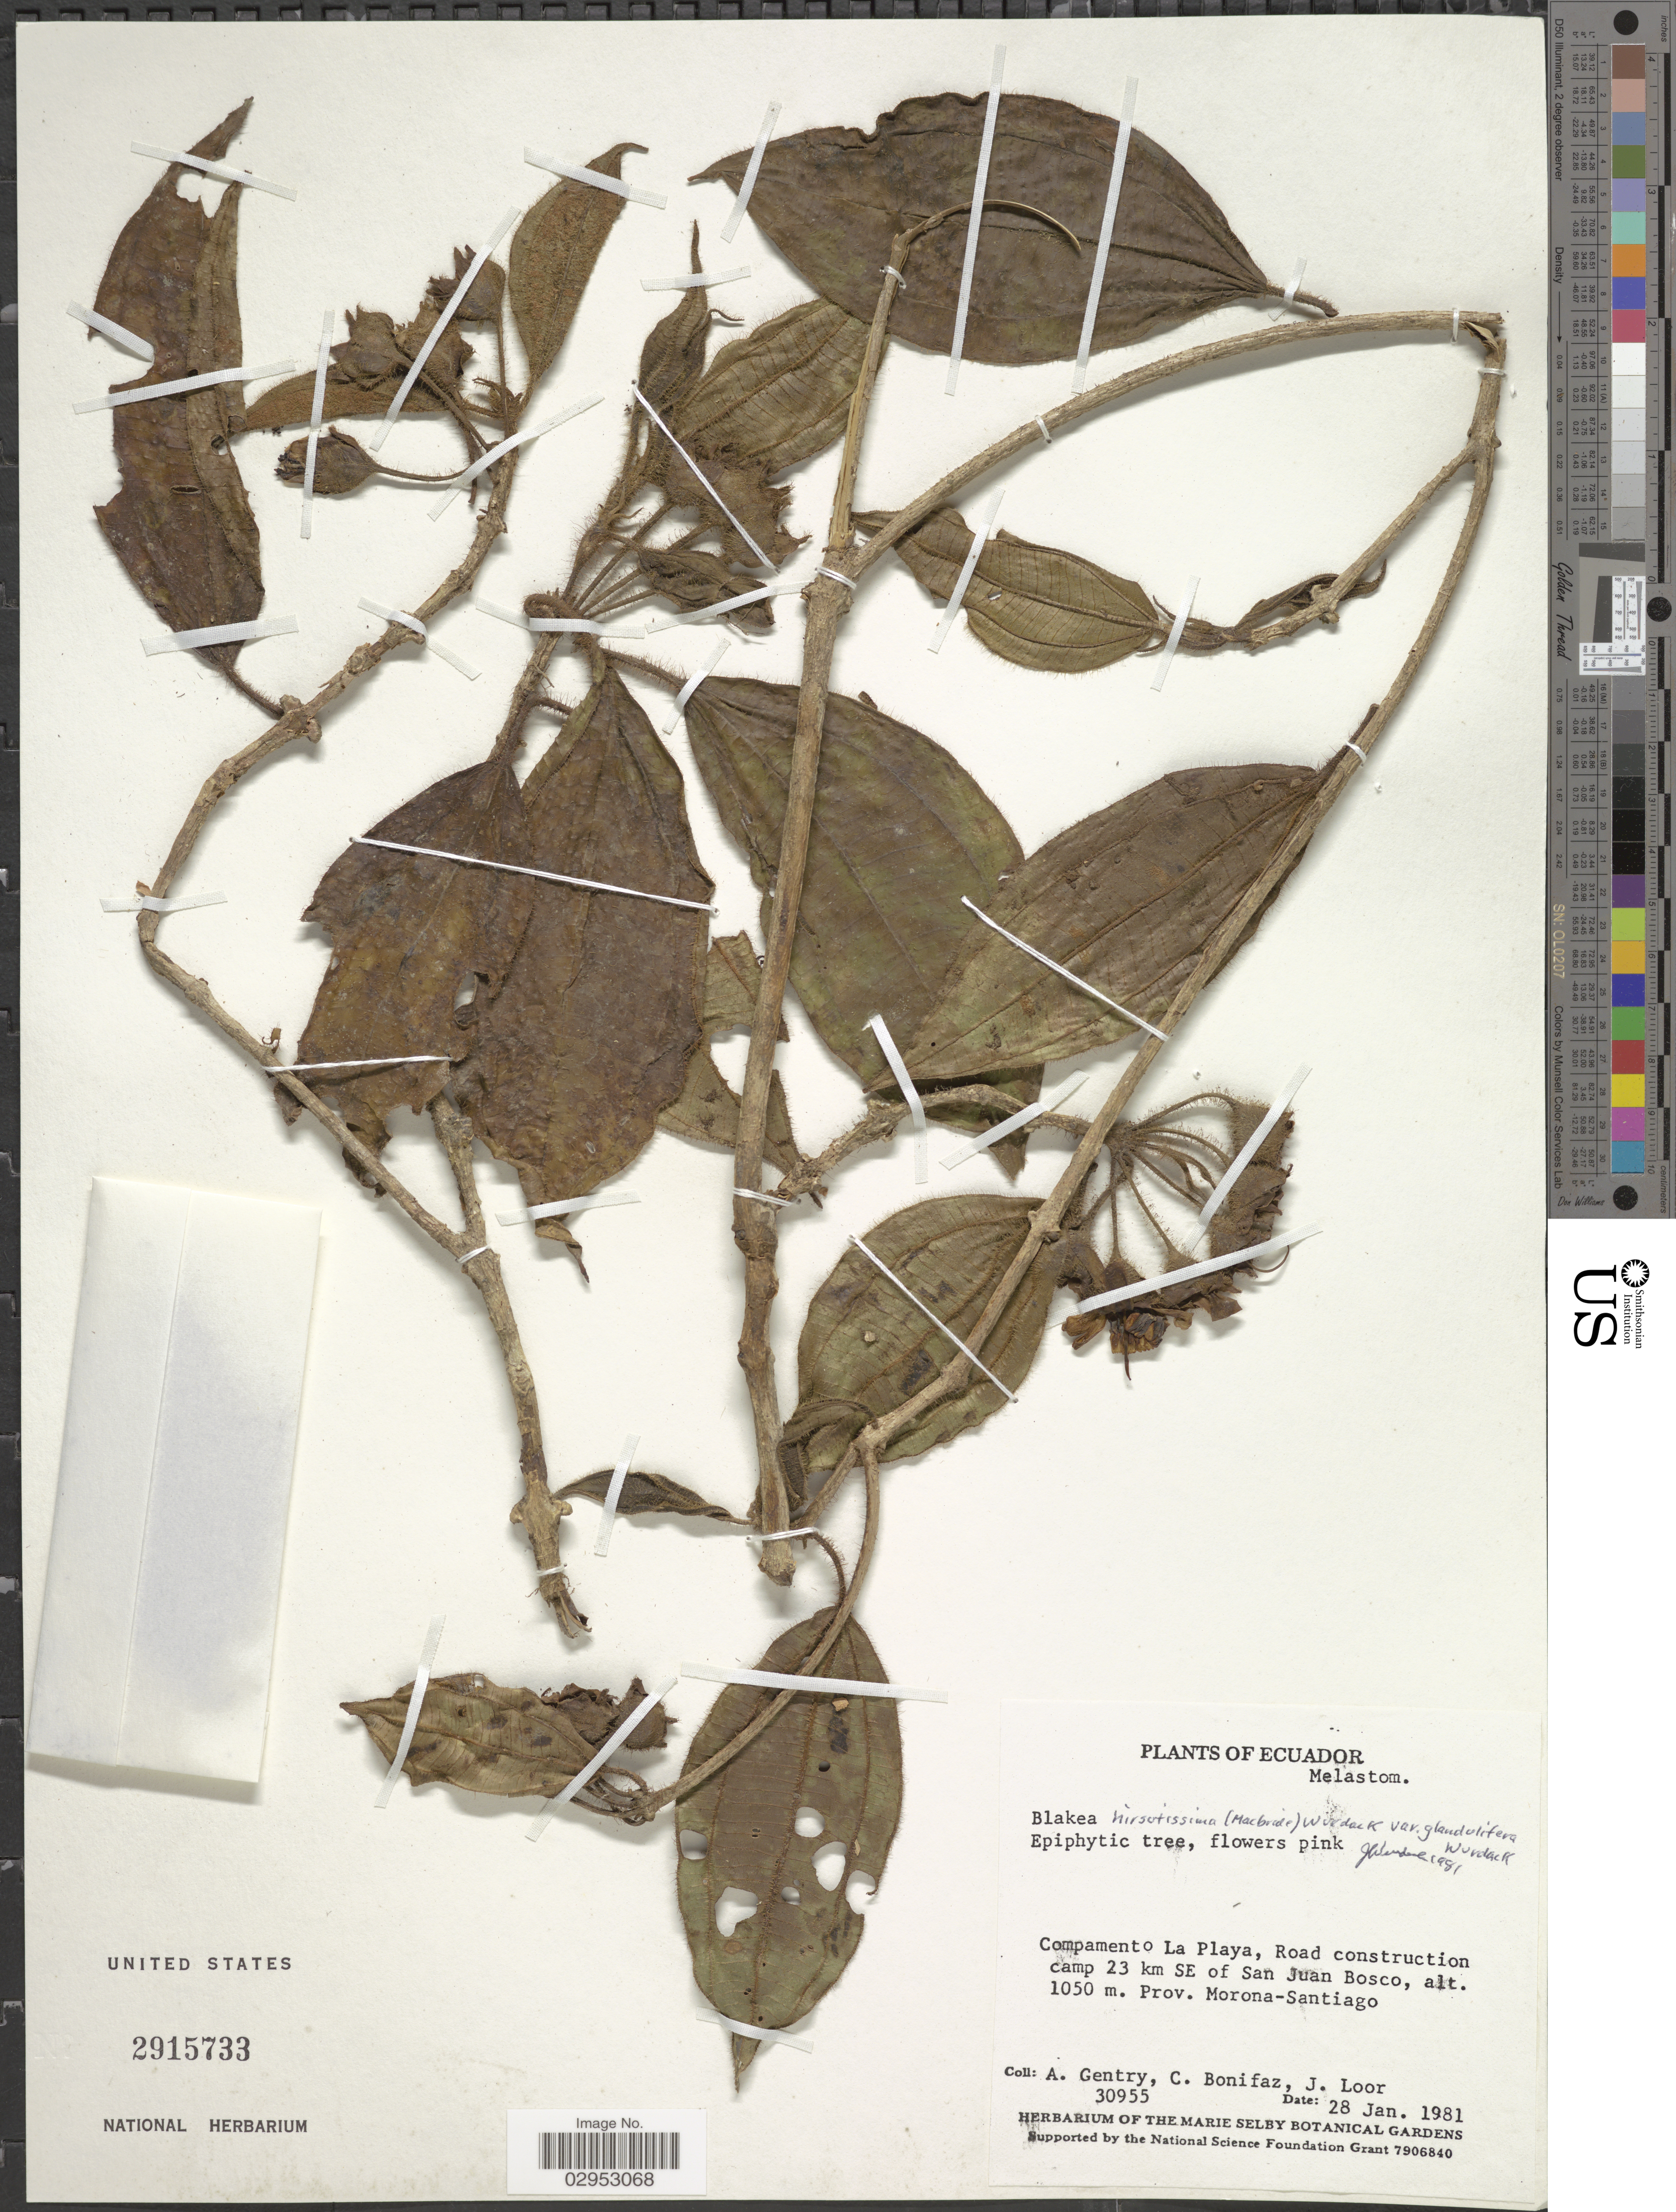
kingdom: Plantae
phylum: Tracheophyta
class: Magnoliopsida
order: Myrtales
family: Melastomataceae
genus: Blakea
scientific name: Blakea hirsutissima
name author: (J.F. Macbr.) Wurdack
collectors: A. H. Gentry, C. Bonifaz & J. Loor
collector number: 30955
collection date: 1981-01-28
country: Ecuador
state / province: Morona-Santiago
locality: Compamento La Playa, Road construction camp 23 km SE of San Juan Bosco.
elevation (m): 1050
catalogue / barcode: US 2915733